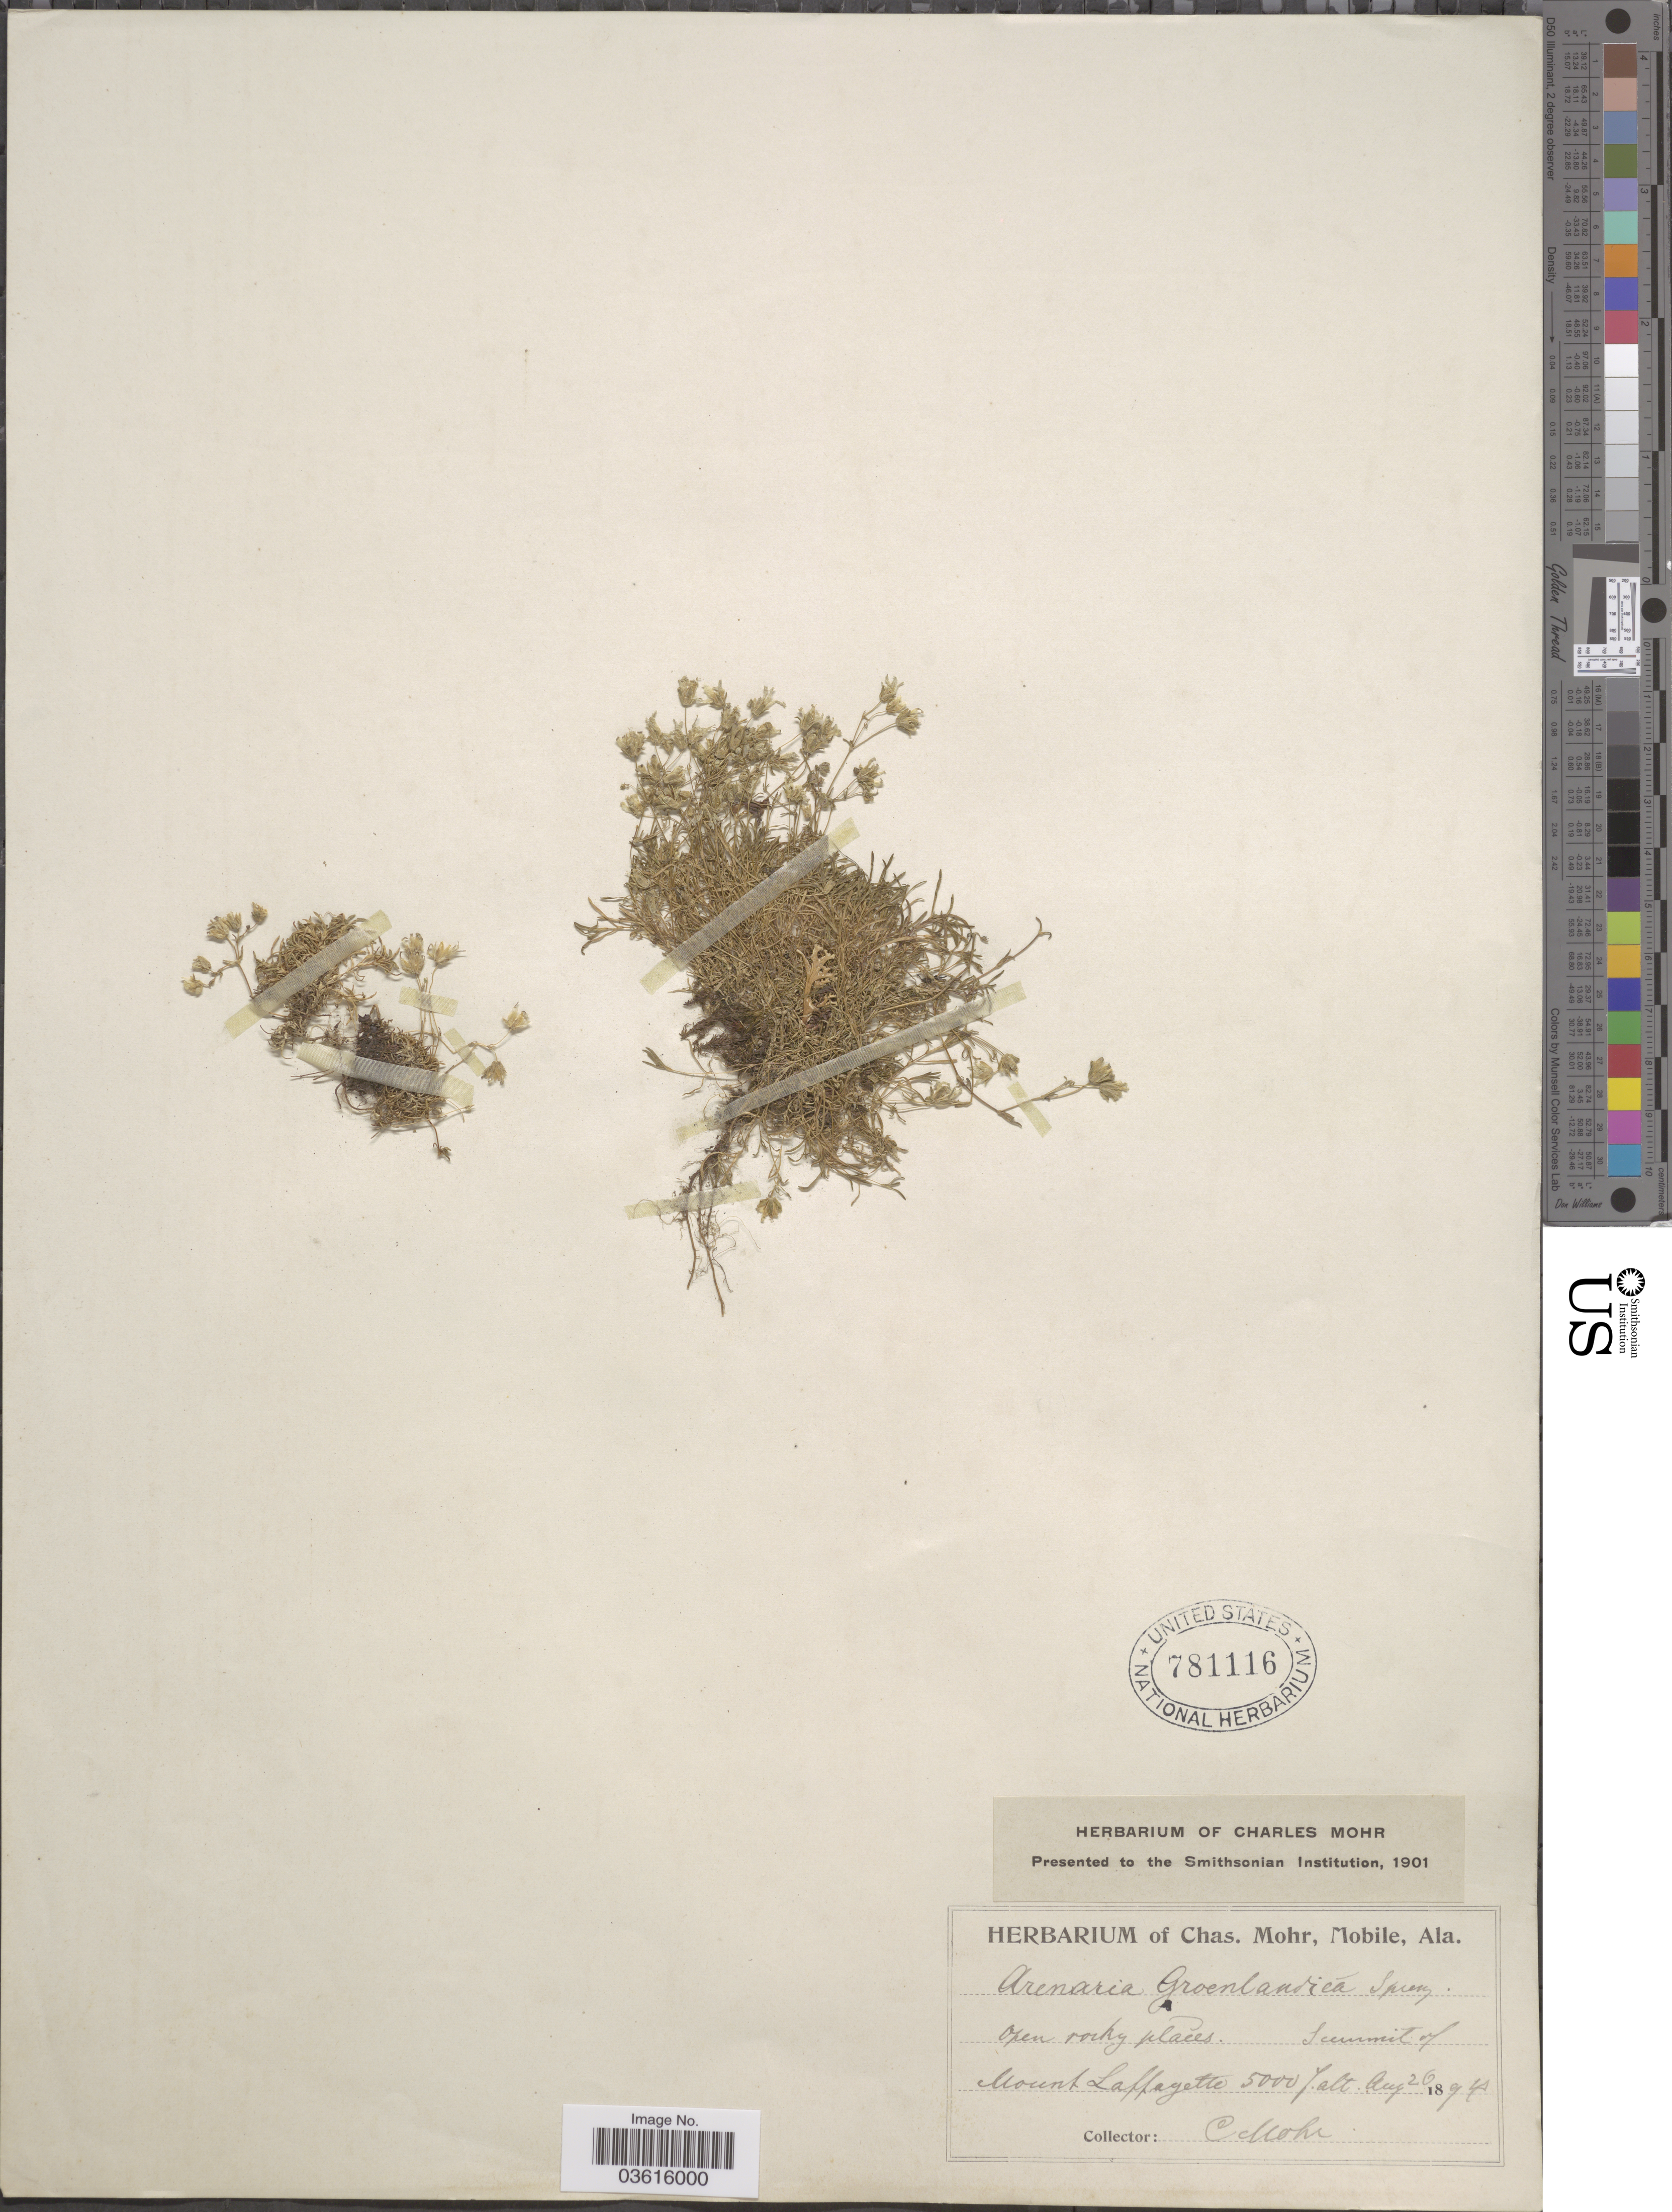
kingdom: Plantae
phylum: Tracheophyta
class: Magnoliopsida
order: Caryophyllales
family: Caryophyllaceae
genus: Minuartia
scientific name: Minuartia groenlandica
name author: (Retz.) Ostenf.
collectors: Mohr, C. T. (herbarium)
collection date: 1894-08-26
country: United States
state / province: Alabama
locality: Summit of Mount Laffayette.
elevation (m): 1524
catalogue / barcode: US 781116